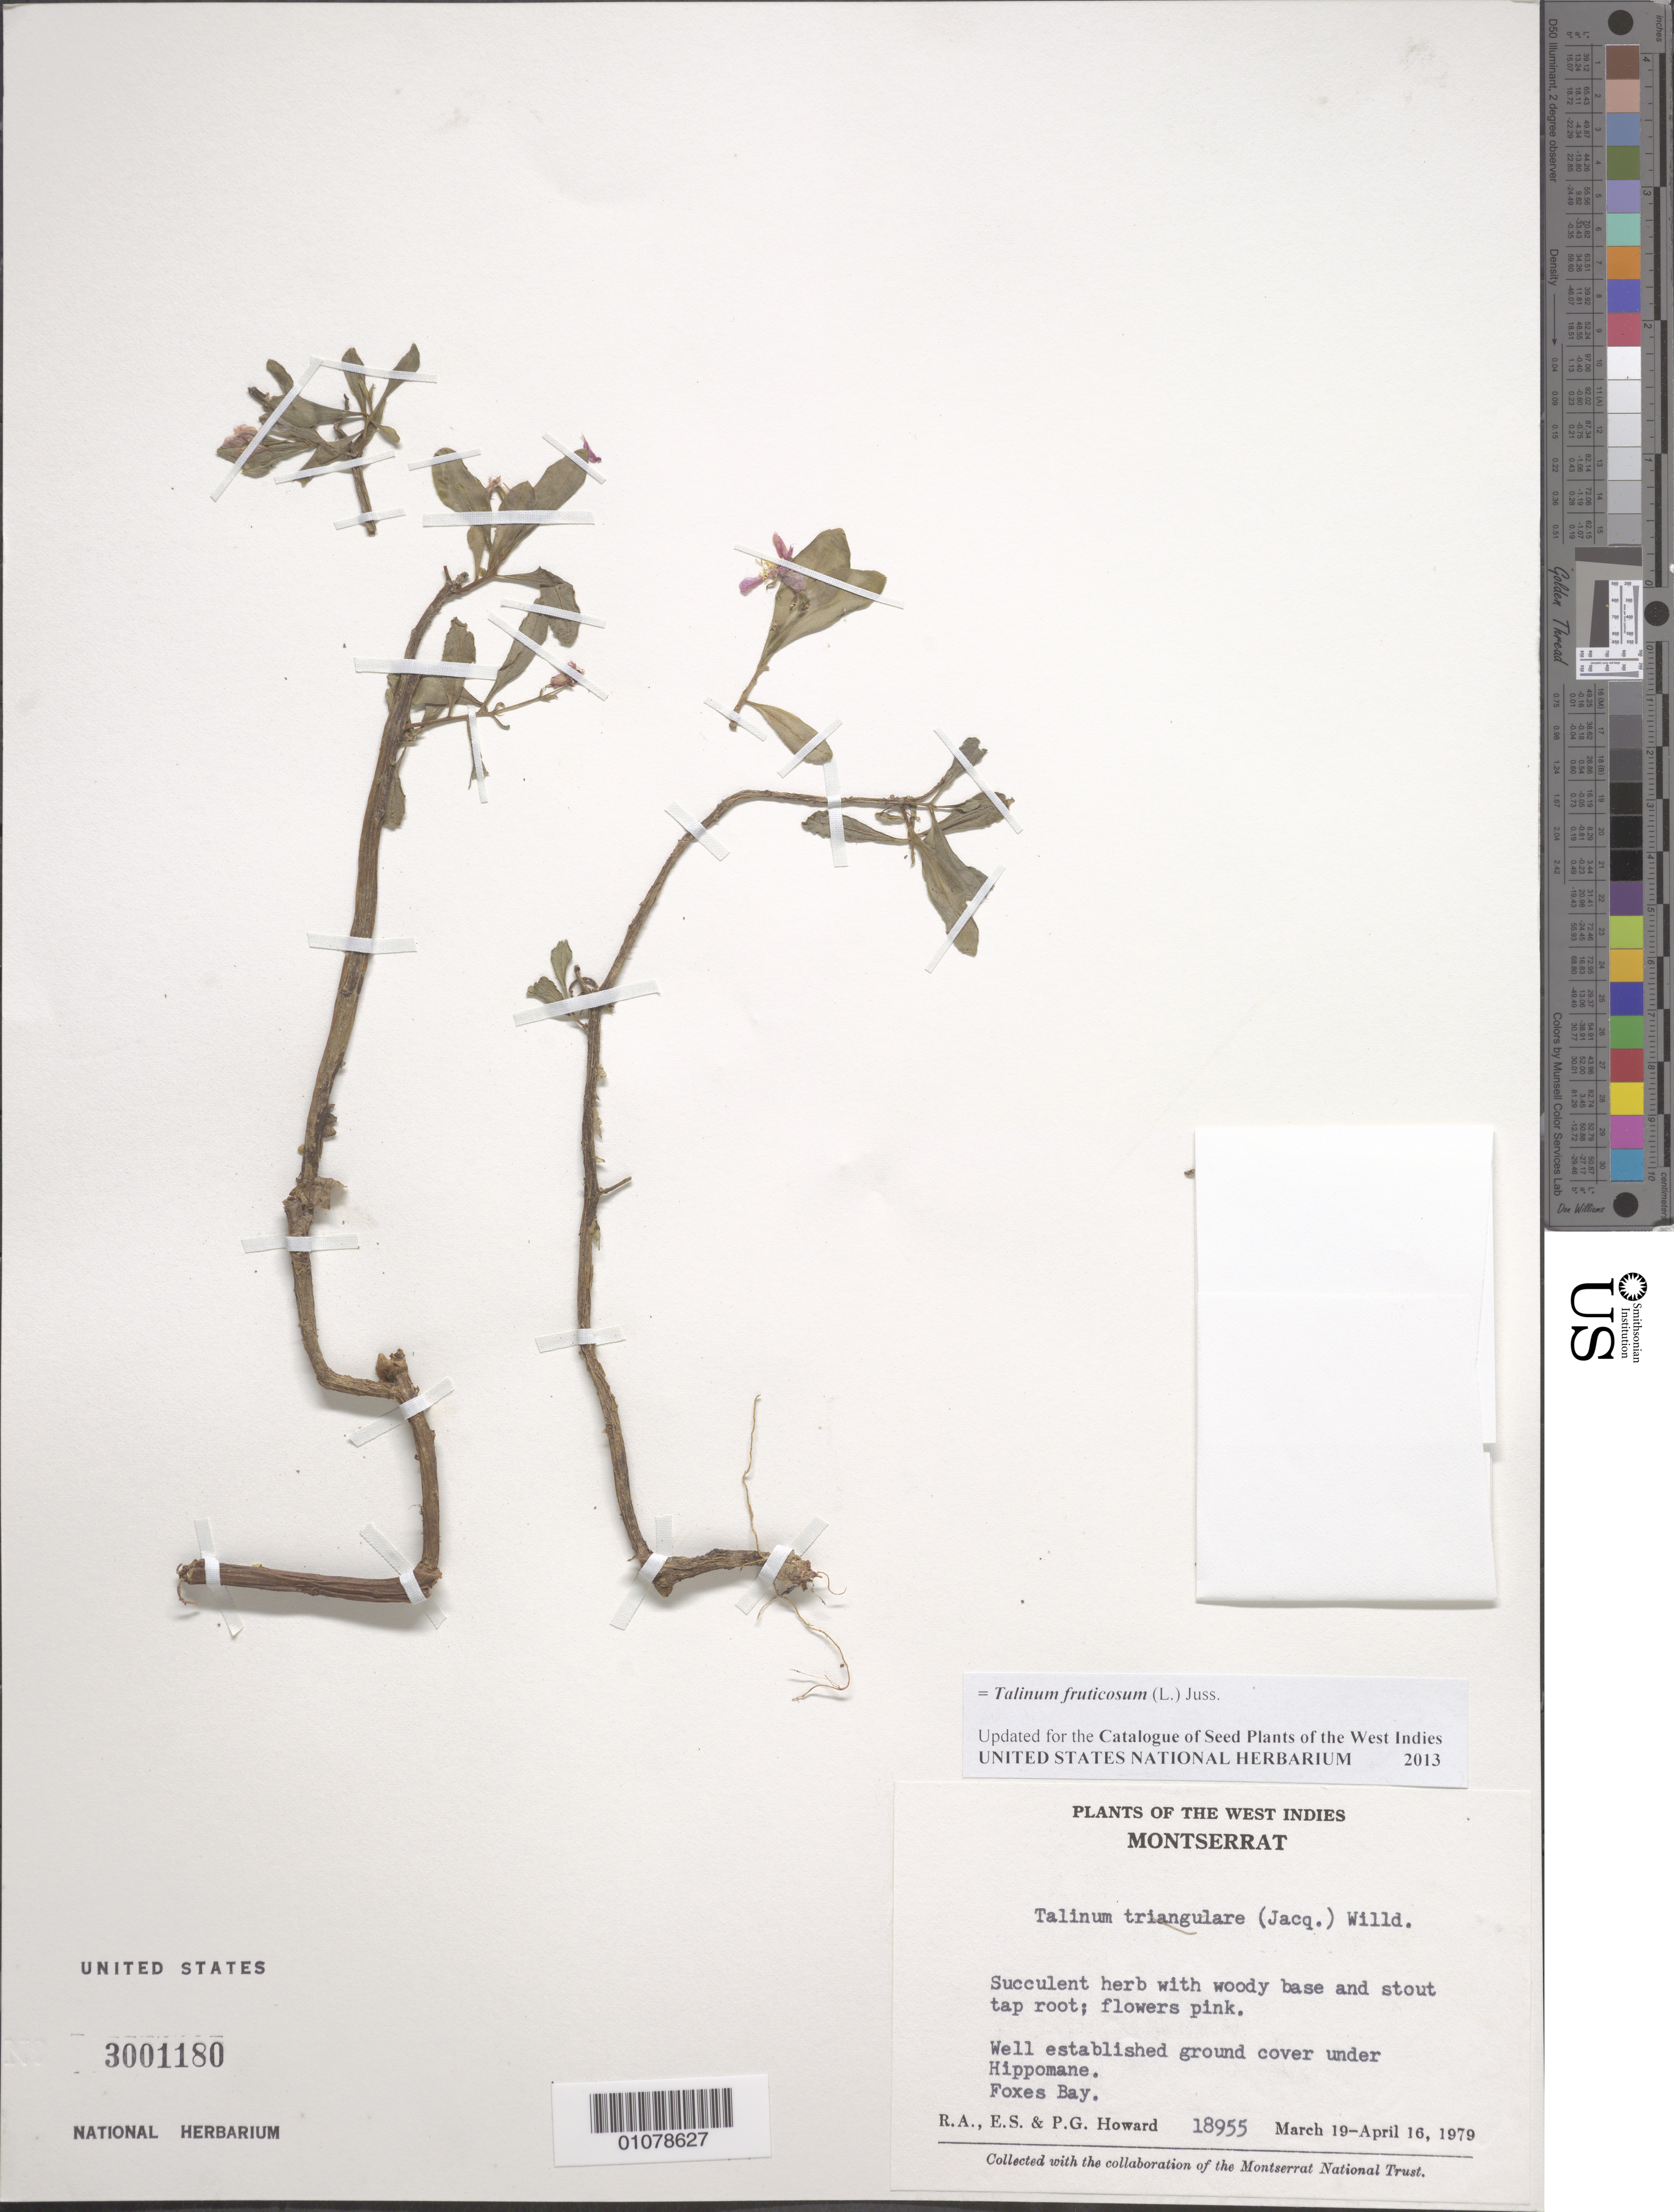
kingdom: Plantae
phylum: Tracheophyta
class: Magnoliopsida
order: Caryophyllales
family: Talinaceae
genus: Talinum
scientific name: Talinum fruticosum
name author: (L.) Juss.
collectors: R. A. Howard, E. S. Howard & P. Howard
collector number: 18955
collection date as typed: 19 Mar 1979 to 16 Apr 1979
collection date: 1979-03-19/1979-04-16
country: Montserrat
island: Montserrat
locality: Foxes Bay.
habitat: Well established gorund cover under Hippomane.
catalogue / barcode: US 3001180